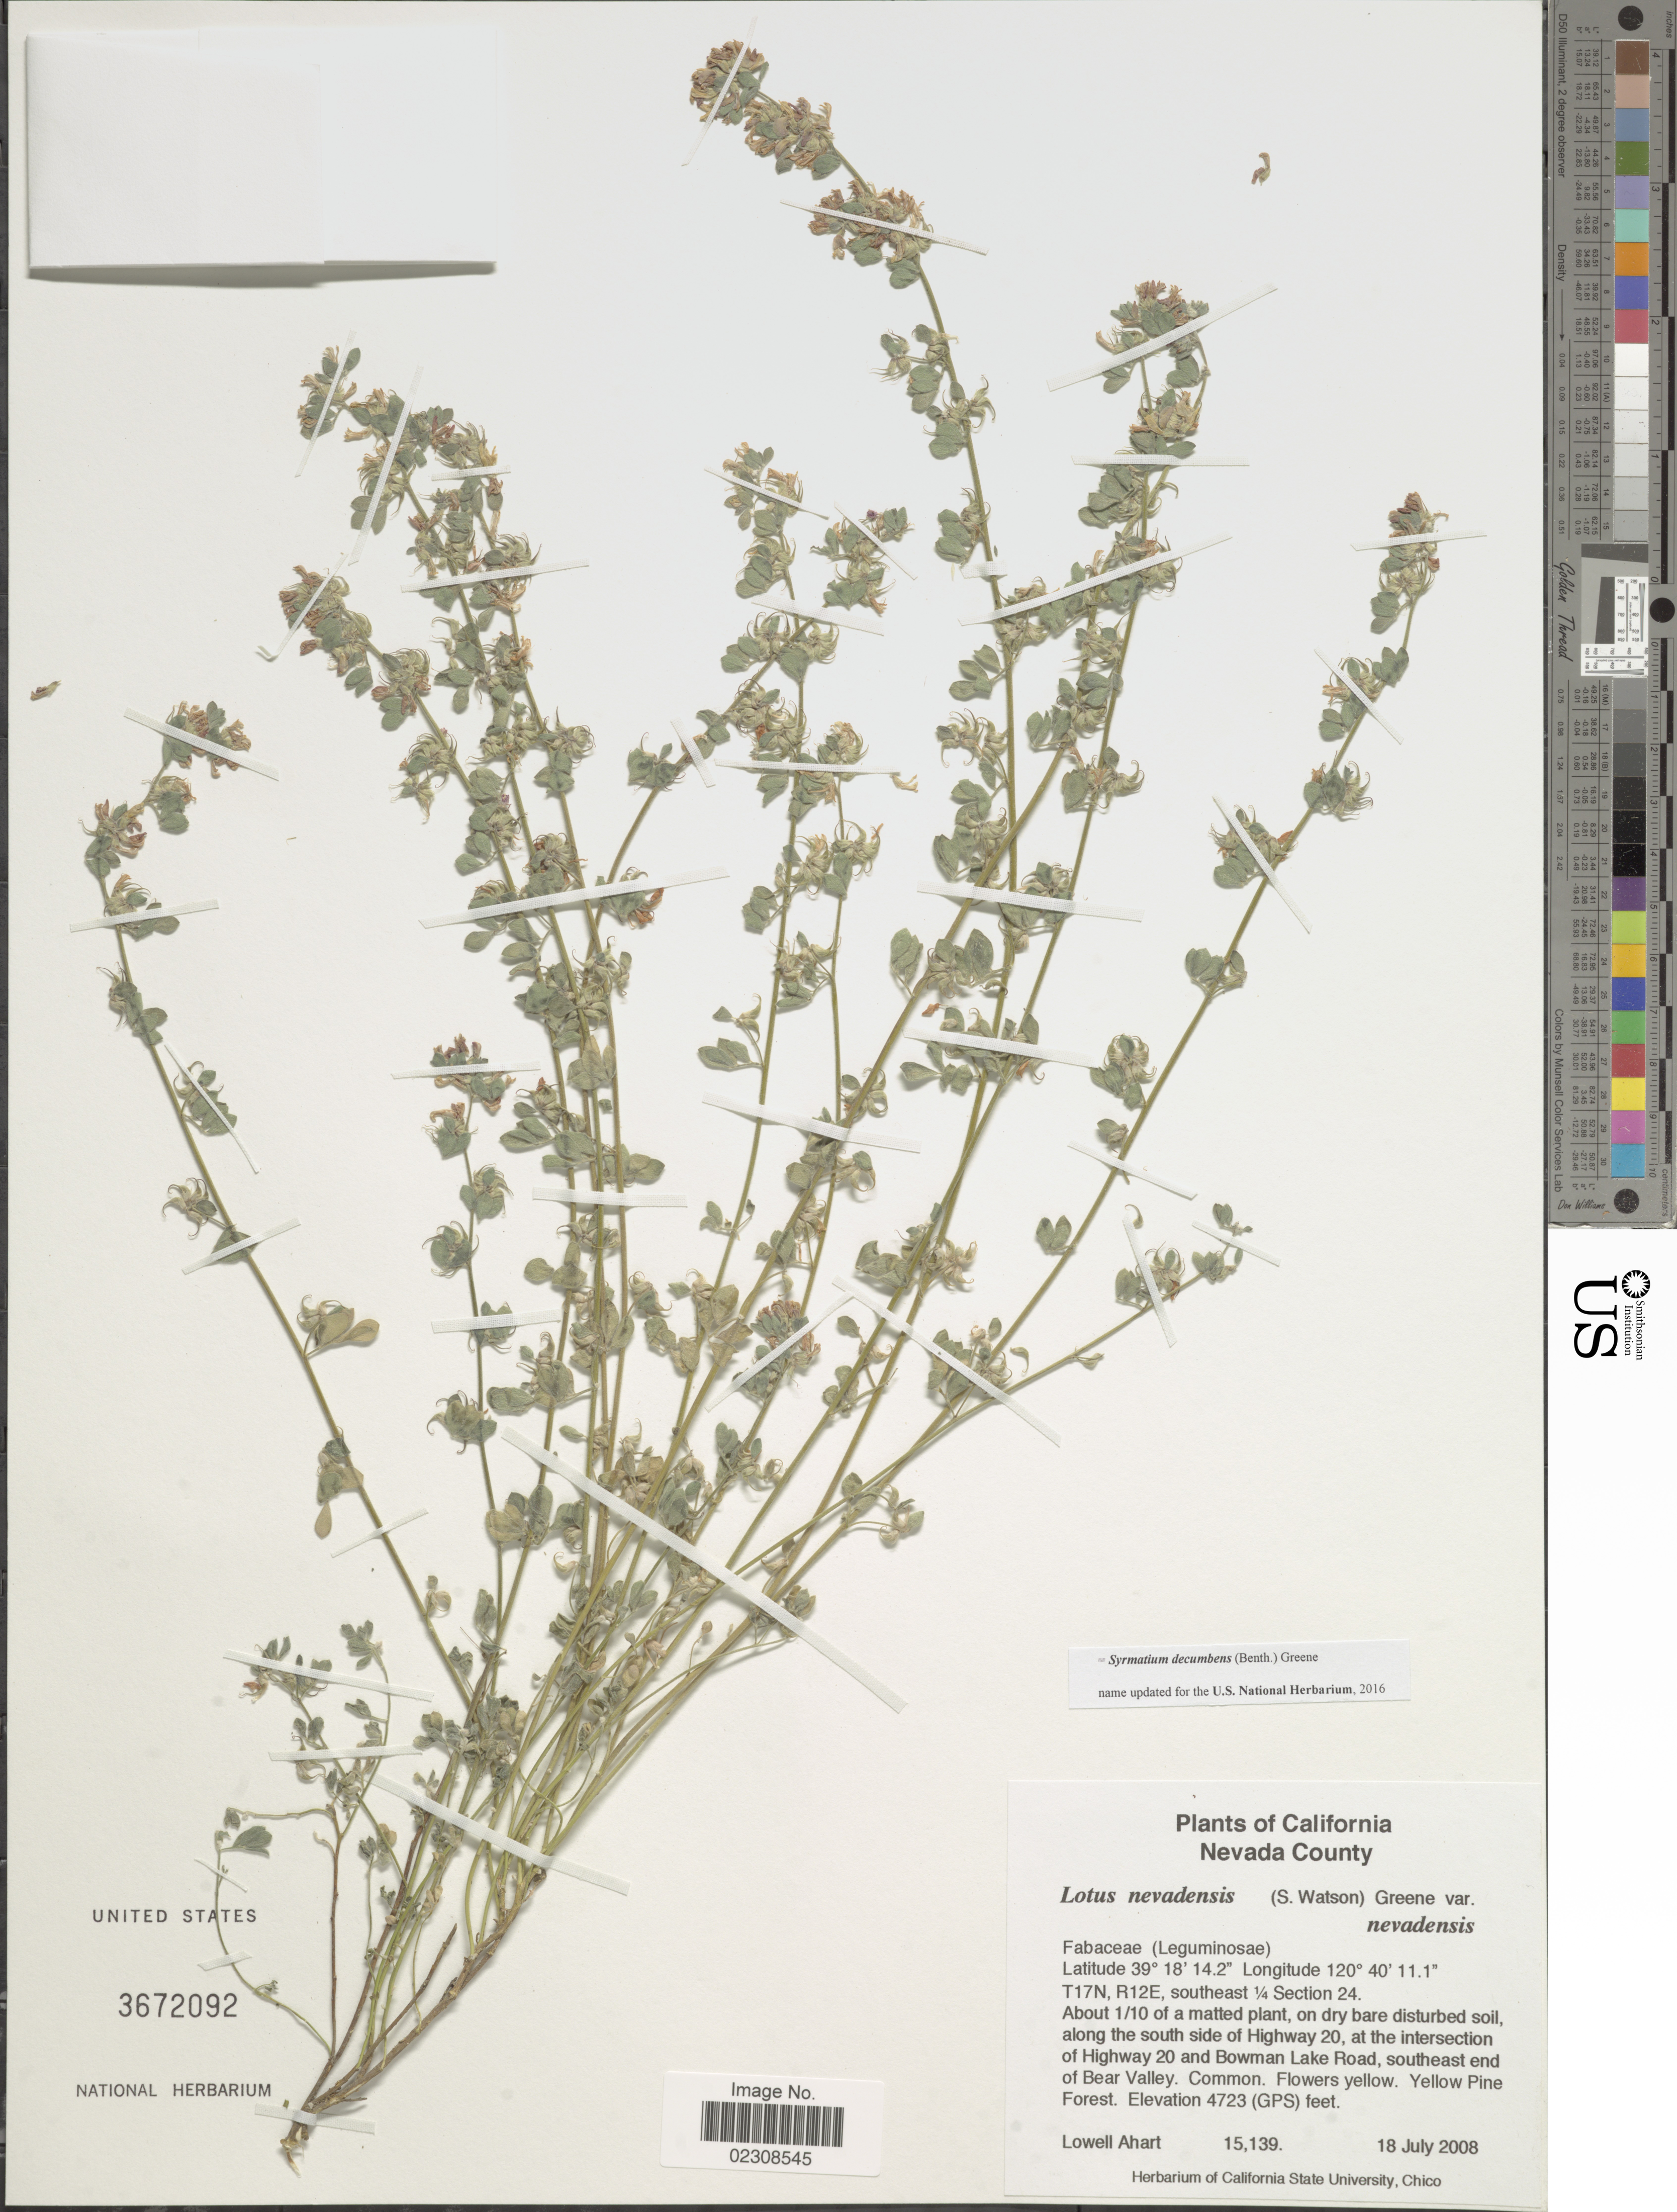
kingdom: Plantae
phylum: Tracheophyta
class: Magnoliopsida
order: Fabales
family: Fabaceae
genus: Syrmatium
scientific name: Syrmatium decumbens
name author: (Benth.) Greene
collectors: L. Ahart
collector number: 15139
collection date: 2008-07-18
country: United States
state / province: California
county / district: Nevada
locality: Nevada County. About 1/10 of a matted plant, on dry bare disturbed soil, along the south side of Highway 20, at the intersection of Highway 20 and Bowman Lake Road, southeast end of Bear Valley.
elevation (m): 1440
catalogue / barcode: US 3672092